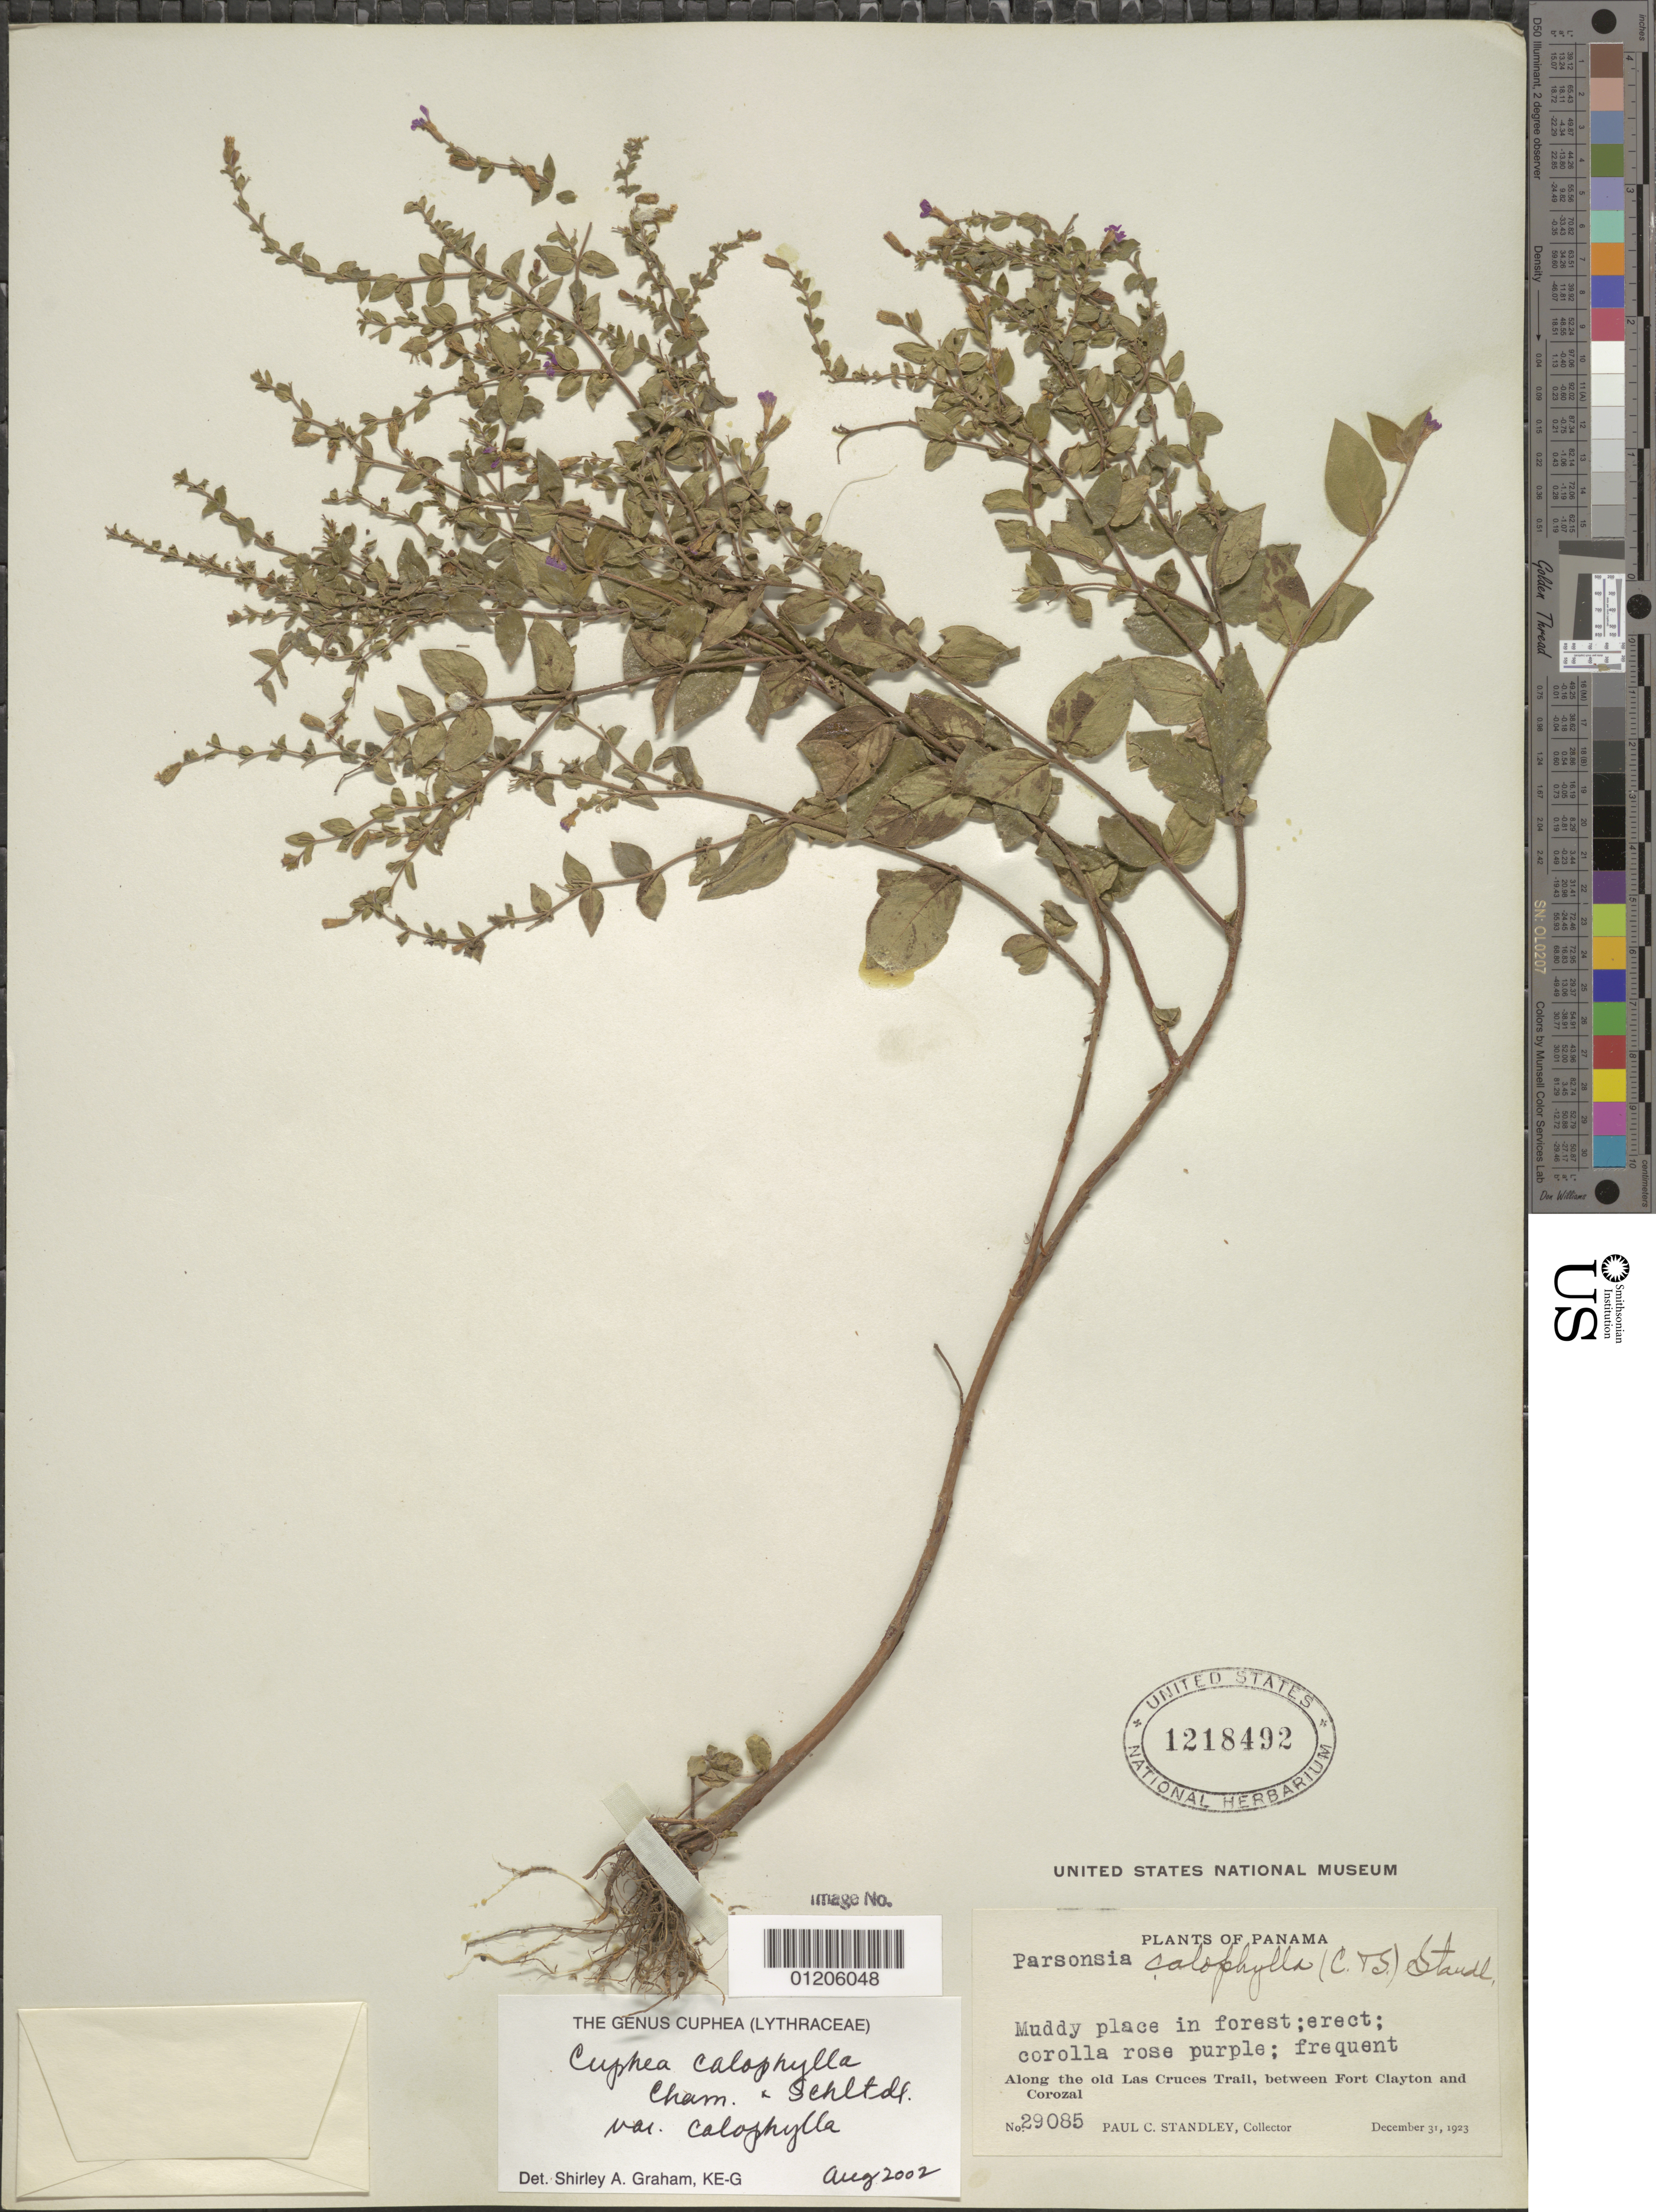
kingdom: Plantae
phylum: Tracheophyta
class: Magnoliopsida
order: Myrtales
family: Lythraceae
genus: Cuphea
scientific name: Cuphea calophylla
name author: Cham. & Schltdl.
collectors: P. C. Standley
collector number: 29085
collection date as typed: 31 Dec 1923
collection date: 1923-12-31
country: Panama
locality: Along the old Las Cruces Trail, between Fort Clayton and Corozal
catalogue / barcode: US 1218492